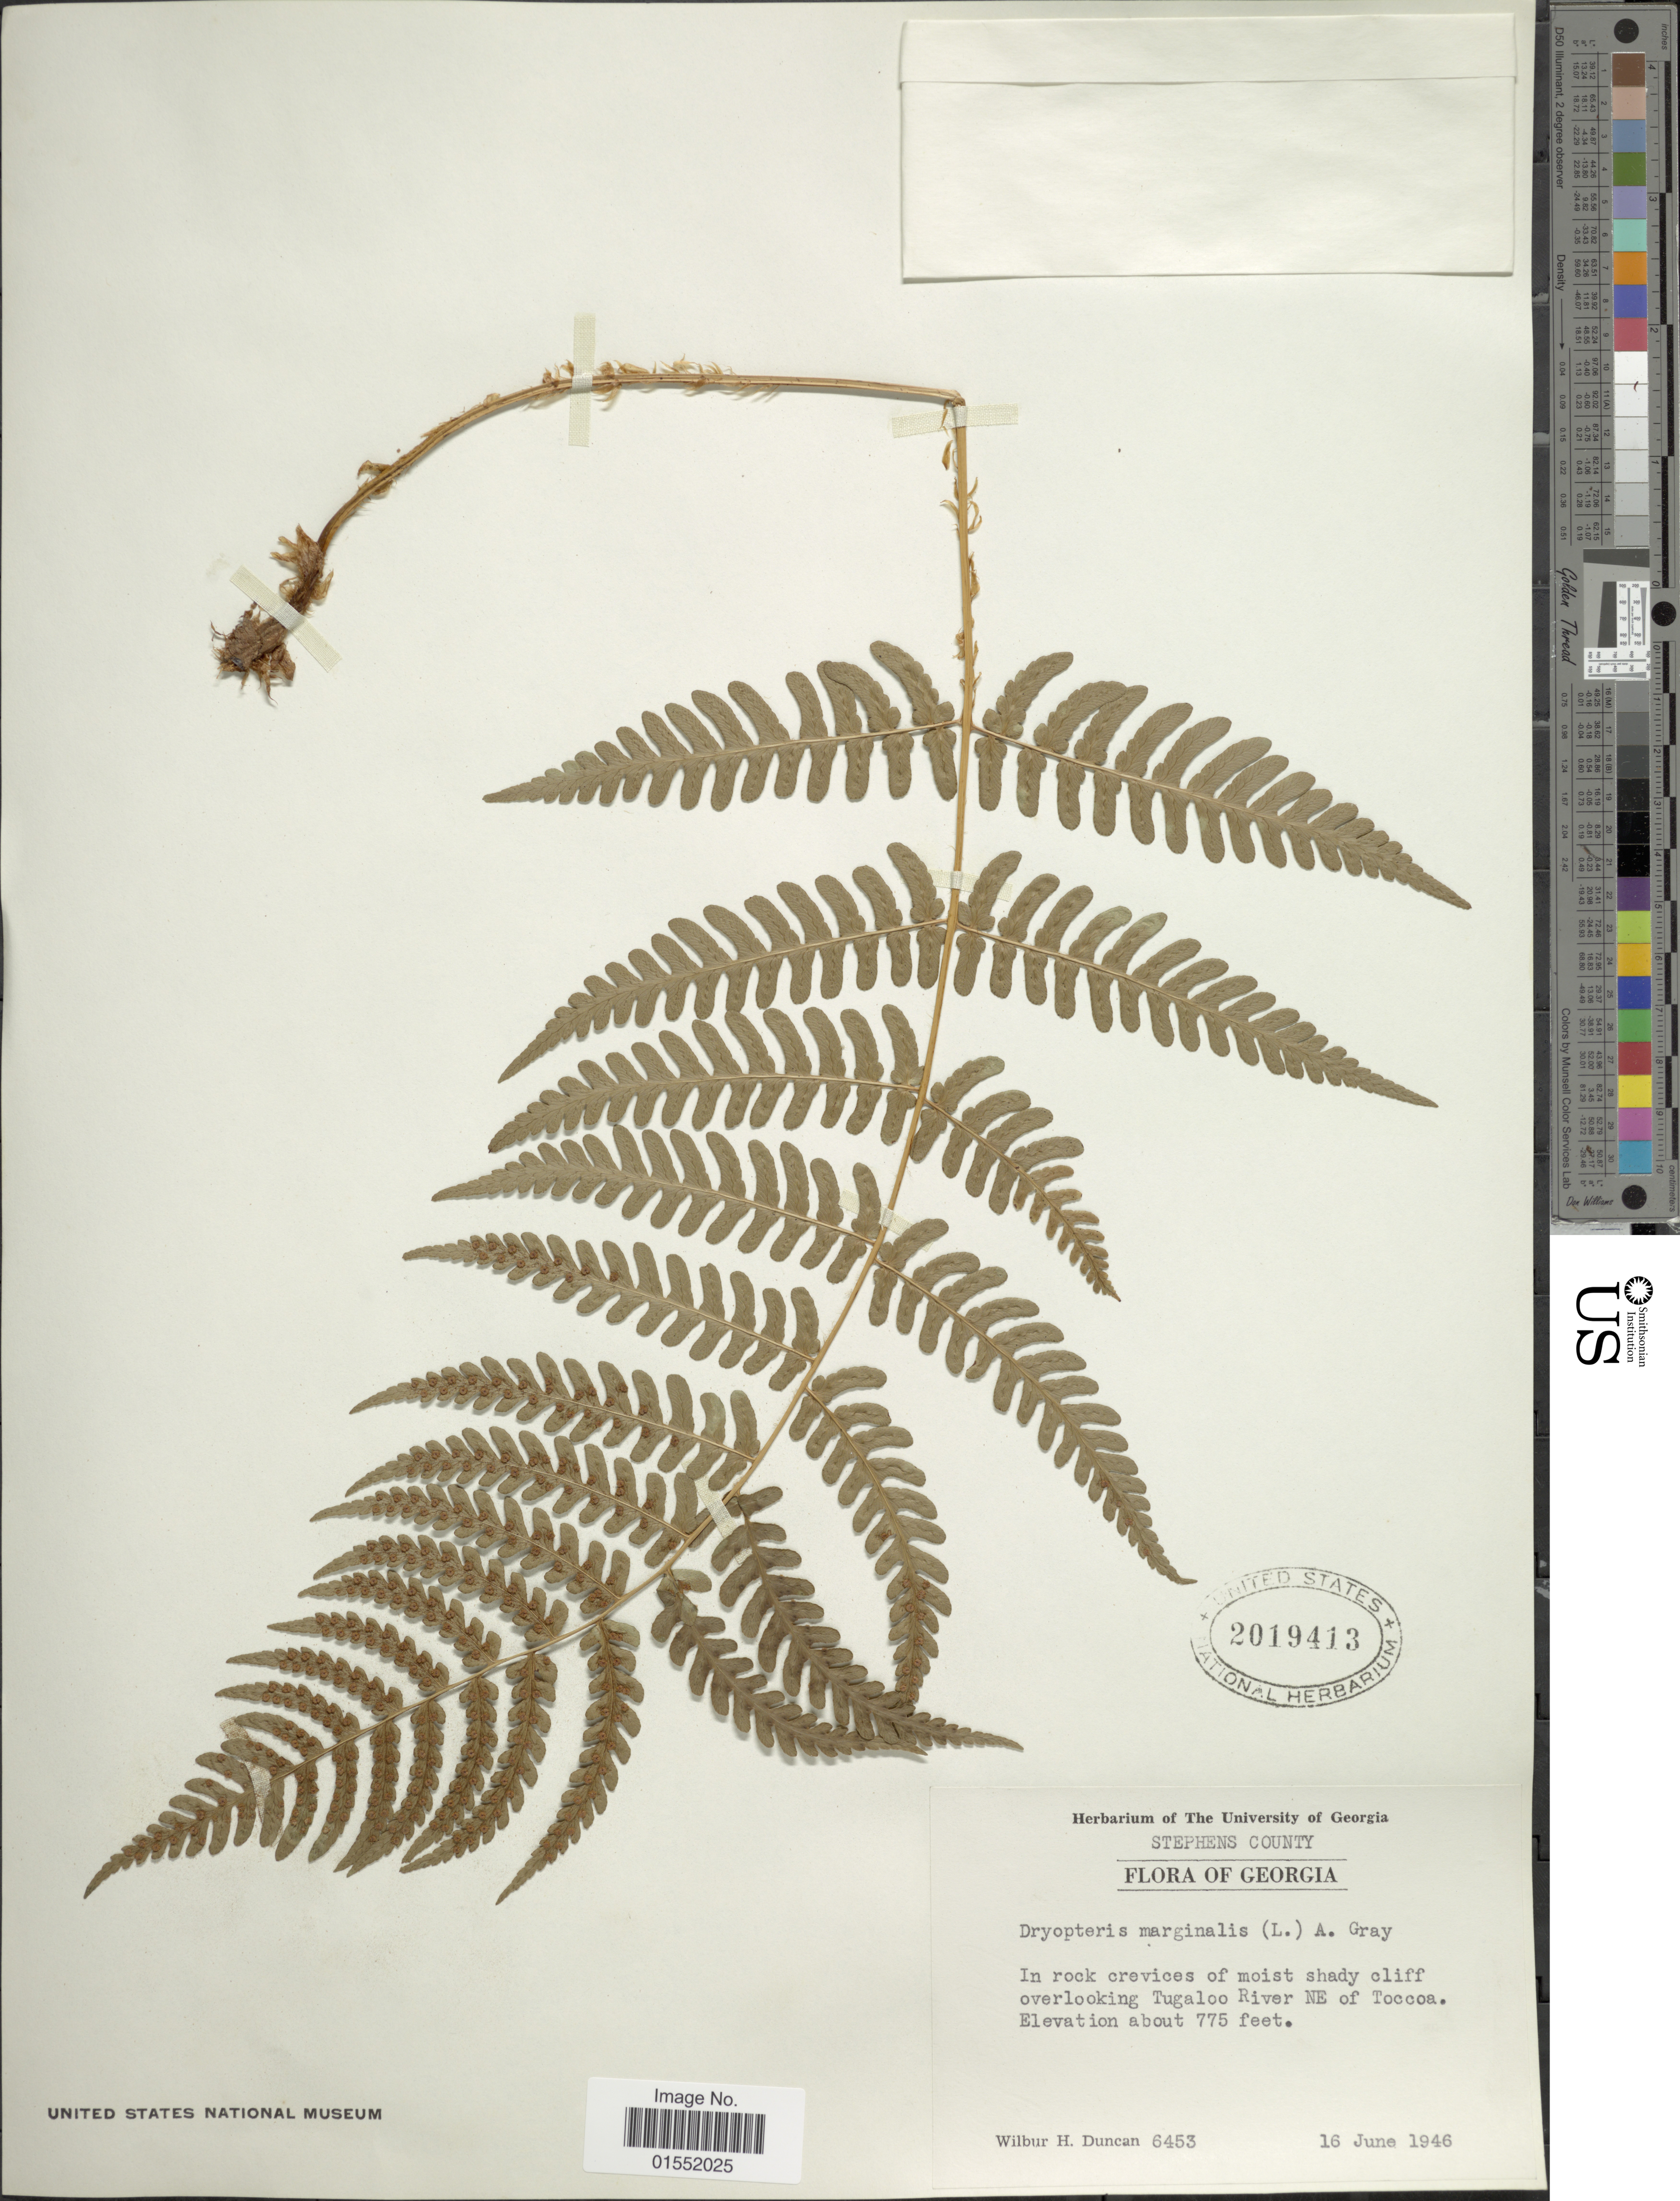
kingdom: Plantae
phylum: Tracheophyta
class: Polypodiopsida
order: Polypodiales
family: Dryopteridaceae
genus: Dryopteris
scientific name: Dryopteris marginalis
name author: (L.) A. Gray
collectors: W. H. Duncan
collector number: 6453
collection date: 1946-06-16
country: United States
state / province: Georgia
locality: Stephens County. In rock crevices of moist shady cliff overlooking Tugaloo River NE of Toccoa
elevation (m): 236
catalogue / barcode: US 2019413